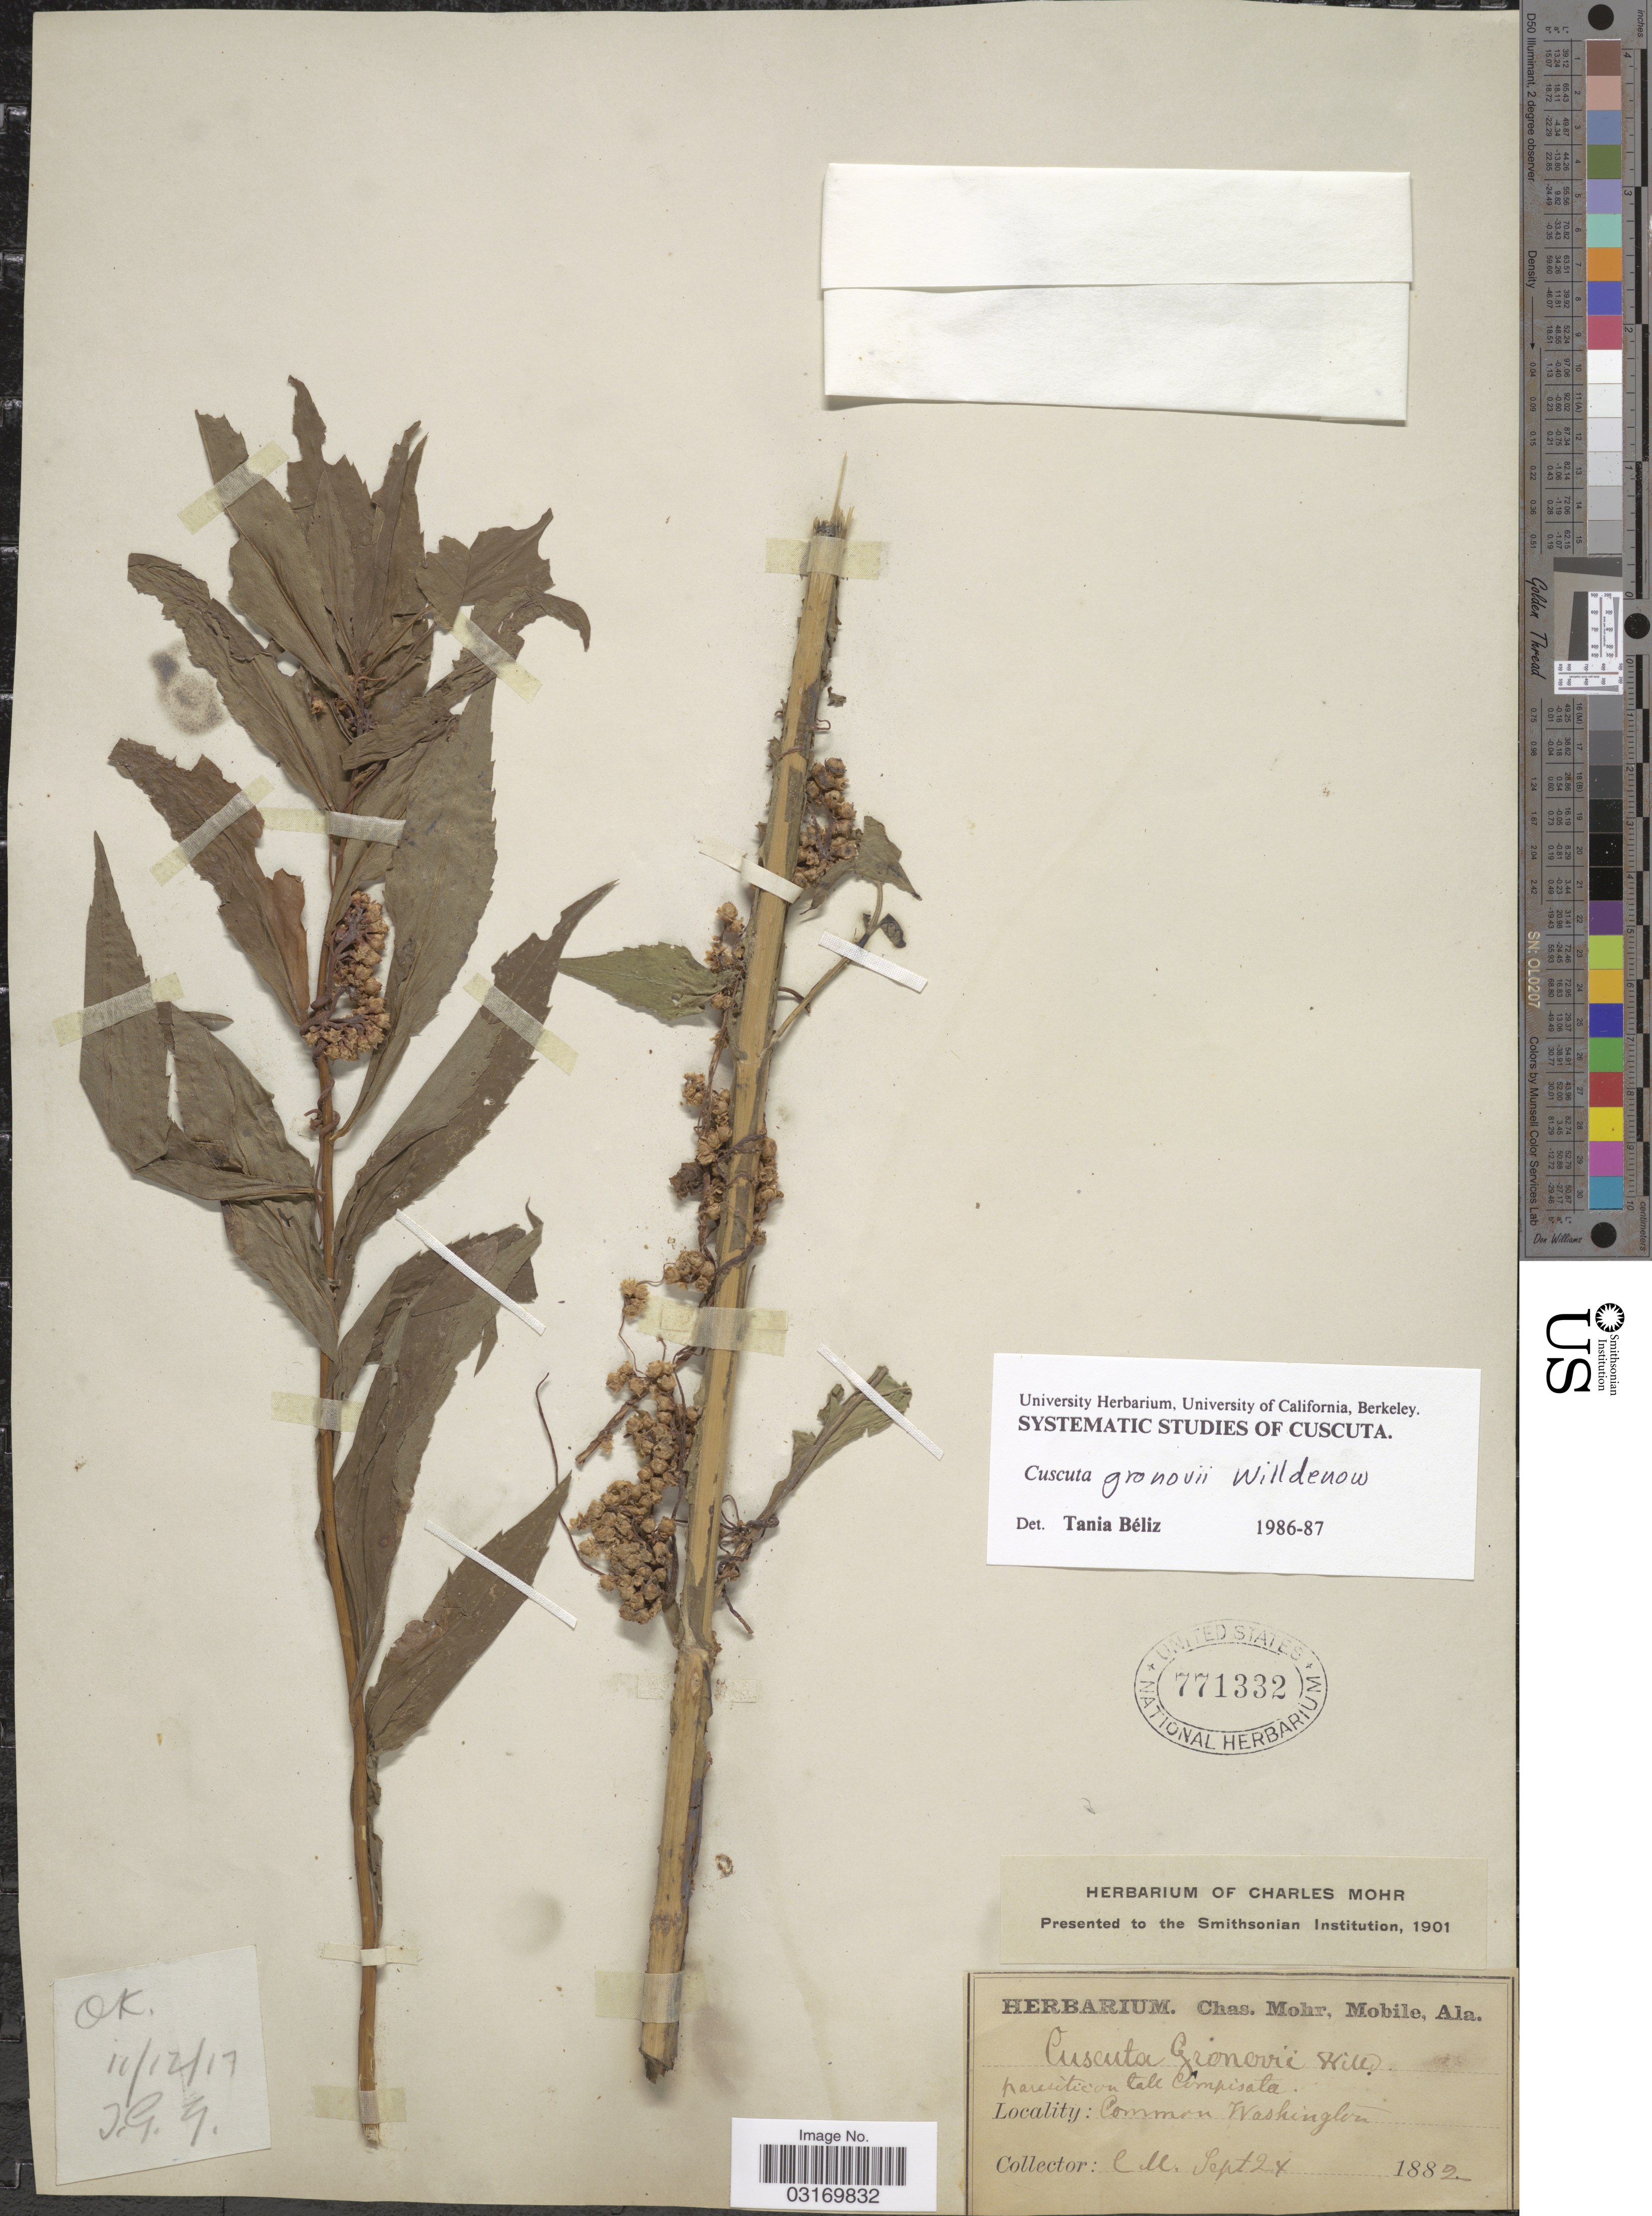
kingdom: Plantae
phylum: Tracheophyta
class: Magnoliopsida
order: Solanales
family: Convolvulaceae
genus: Cuscuta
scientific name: Cuscuta gronovii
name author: Willd. ex Schult.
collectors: Mohr, C. T. (herbarium)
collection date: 1882-09-24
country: United States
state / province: Washington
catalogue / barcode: US 771332